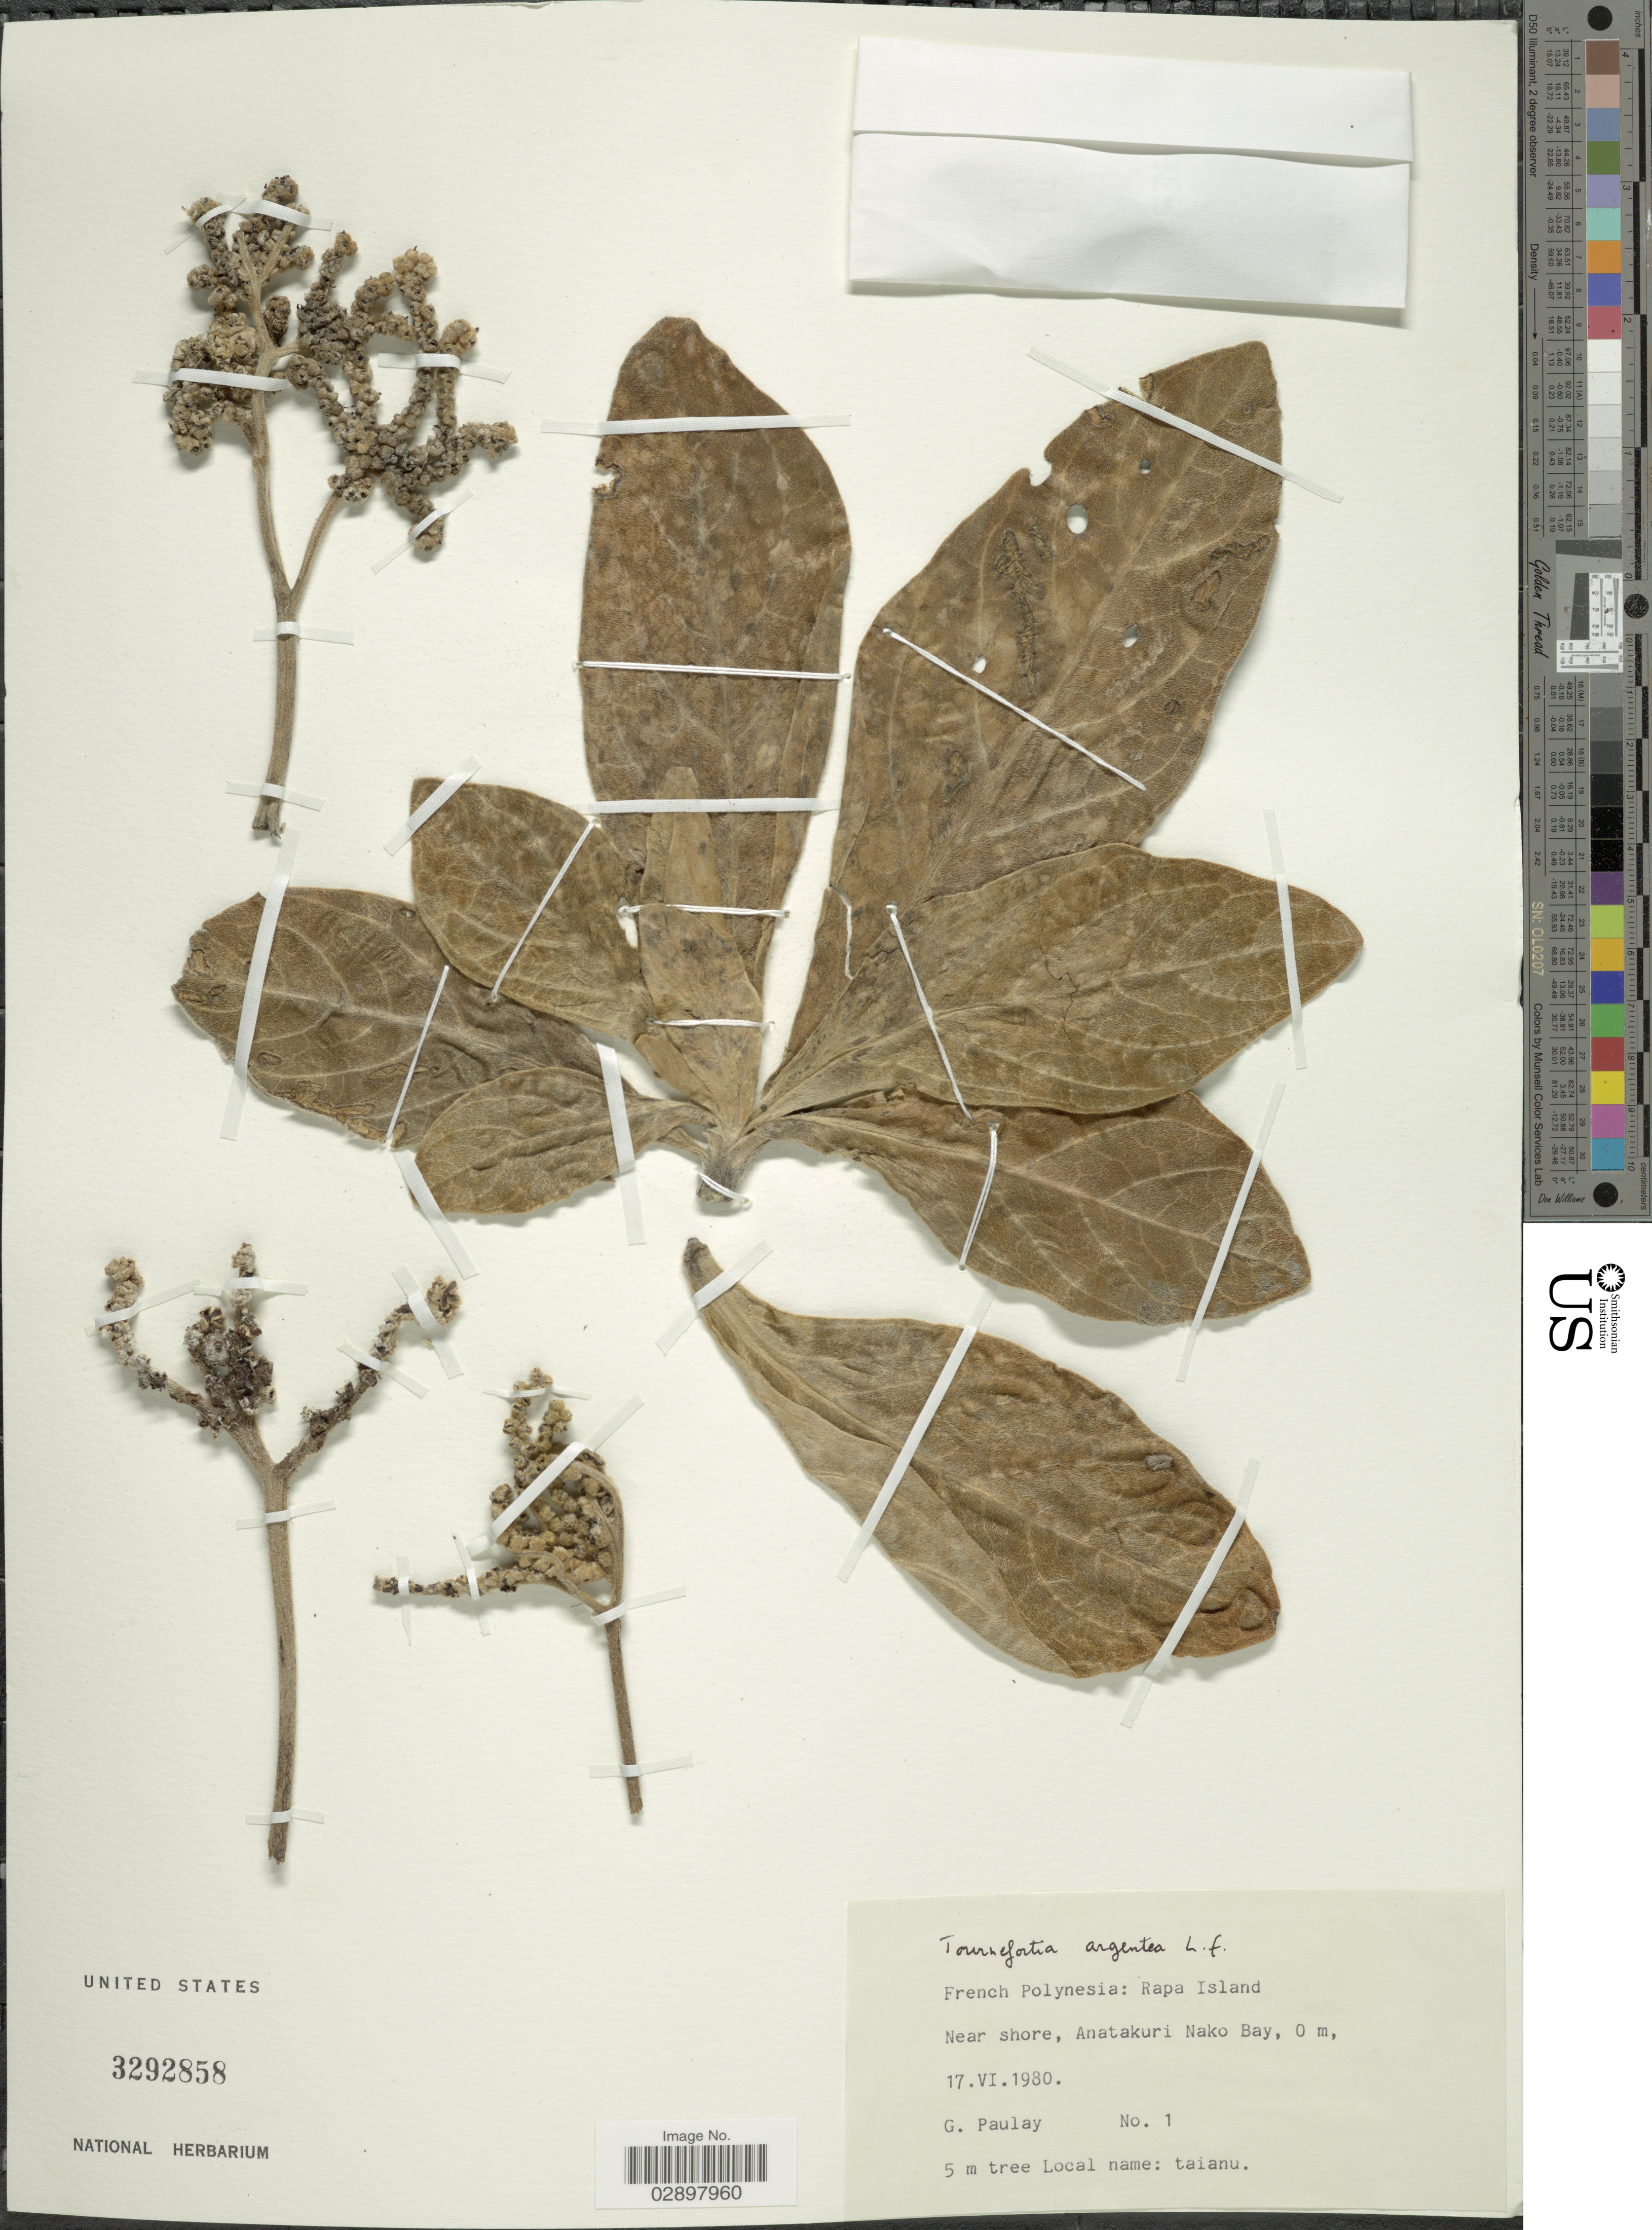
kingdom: Plantae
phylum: Tracheophyta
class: Magnoliopsida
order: Boraginales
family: Heliotropiaceae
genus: Heliotropium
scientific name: Heliotropium arboreum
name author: (Blanco) Mabberley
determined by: Wagner, W. L., (BOT), Smithsonian Institution - National Museum of Natural History (UNITED STATES)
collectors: G. Paulay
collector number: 1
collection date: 1980-06-17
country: French Polynesia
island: Rapa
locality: Rapa Island. Near shore, Anatakuri Nako Bay.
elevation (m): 0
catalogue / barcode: US 3292858